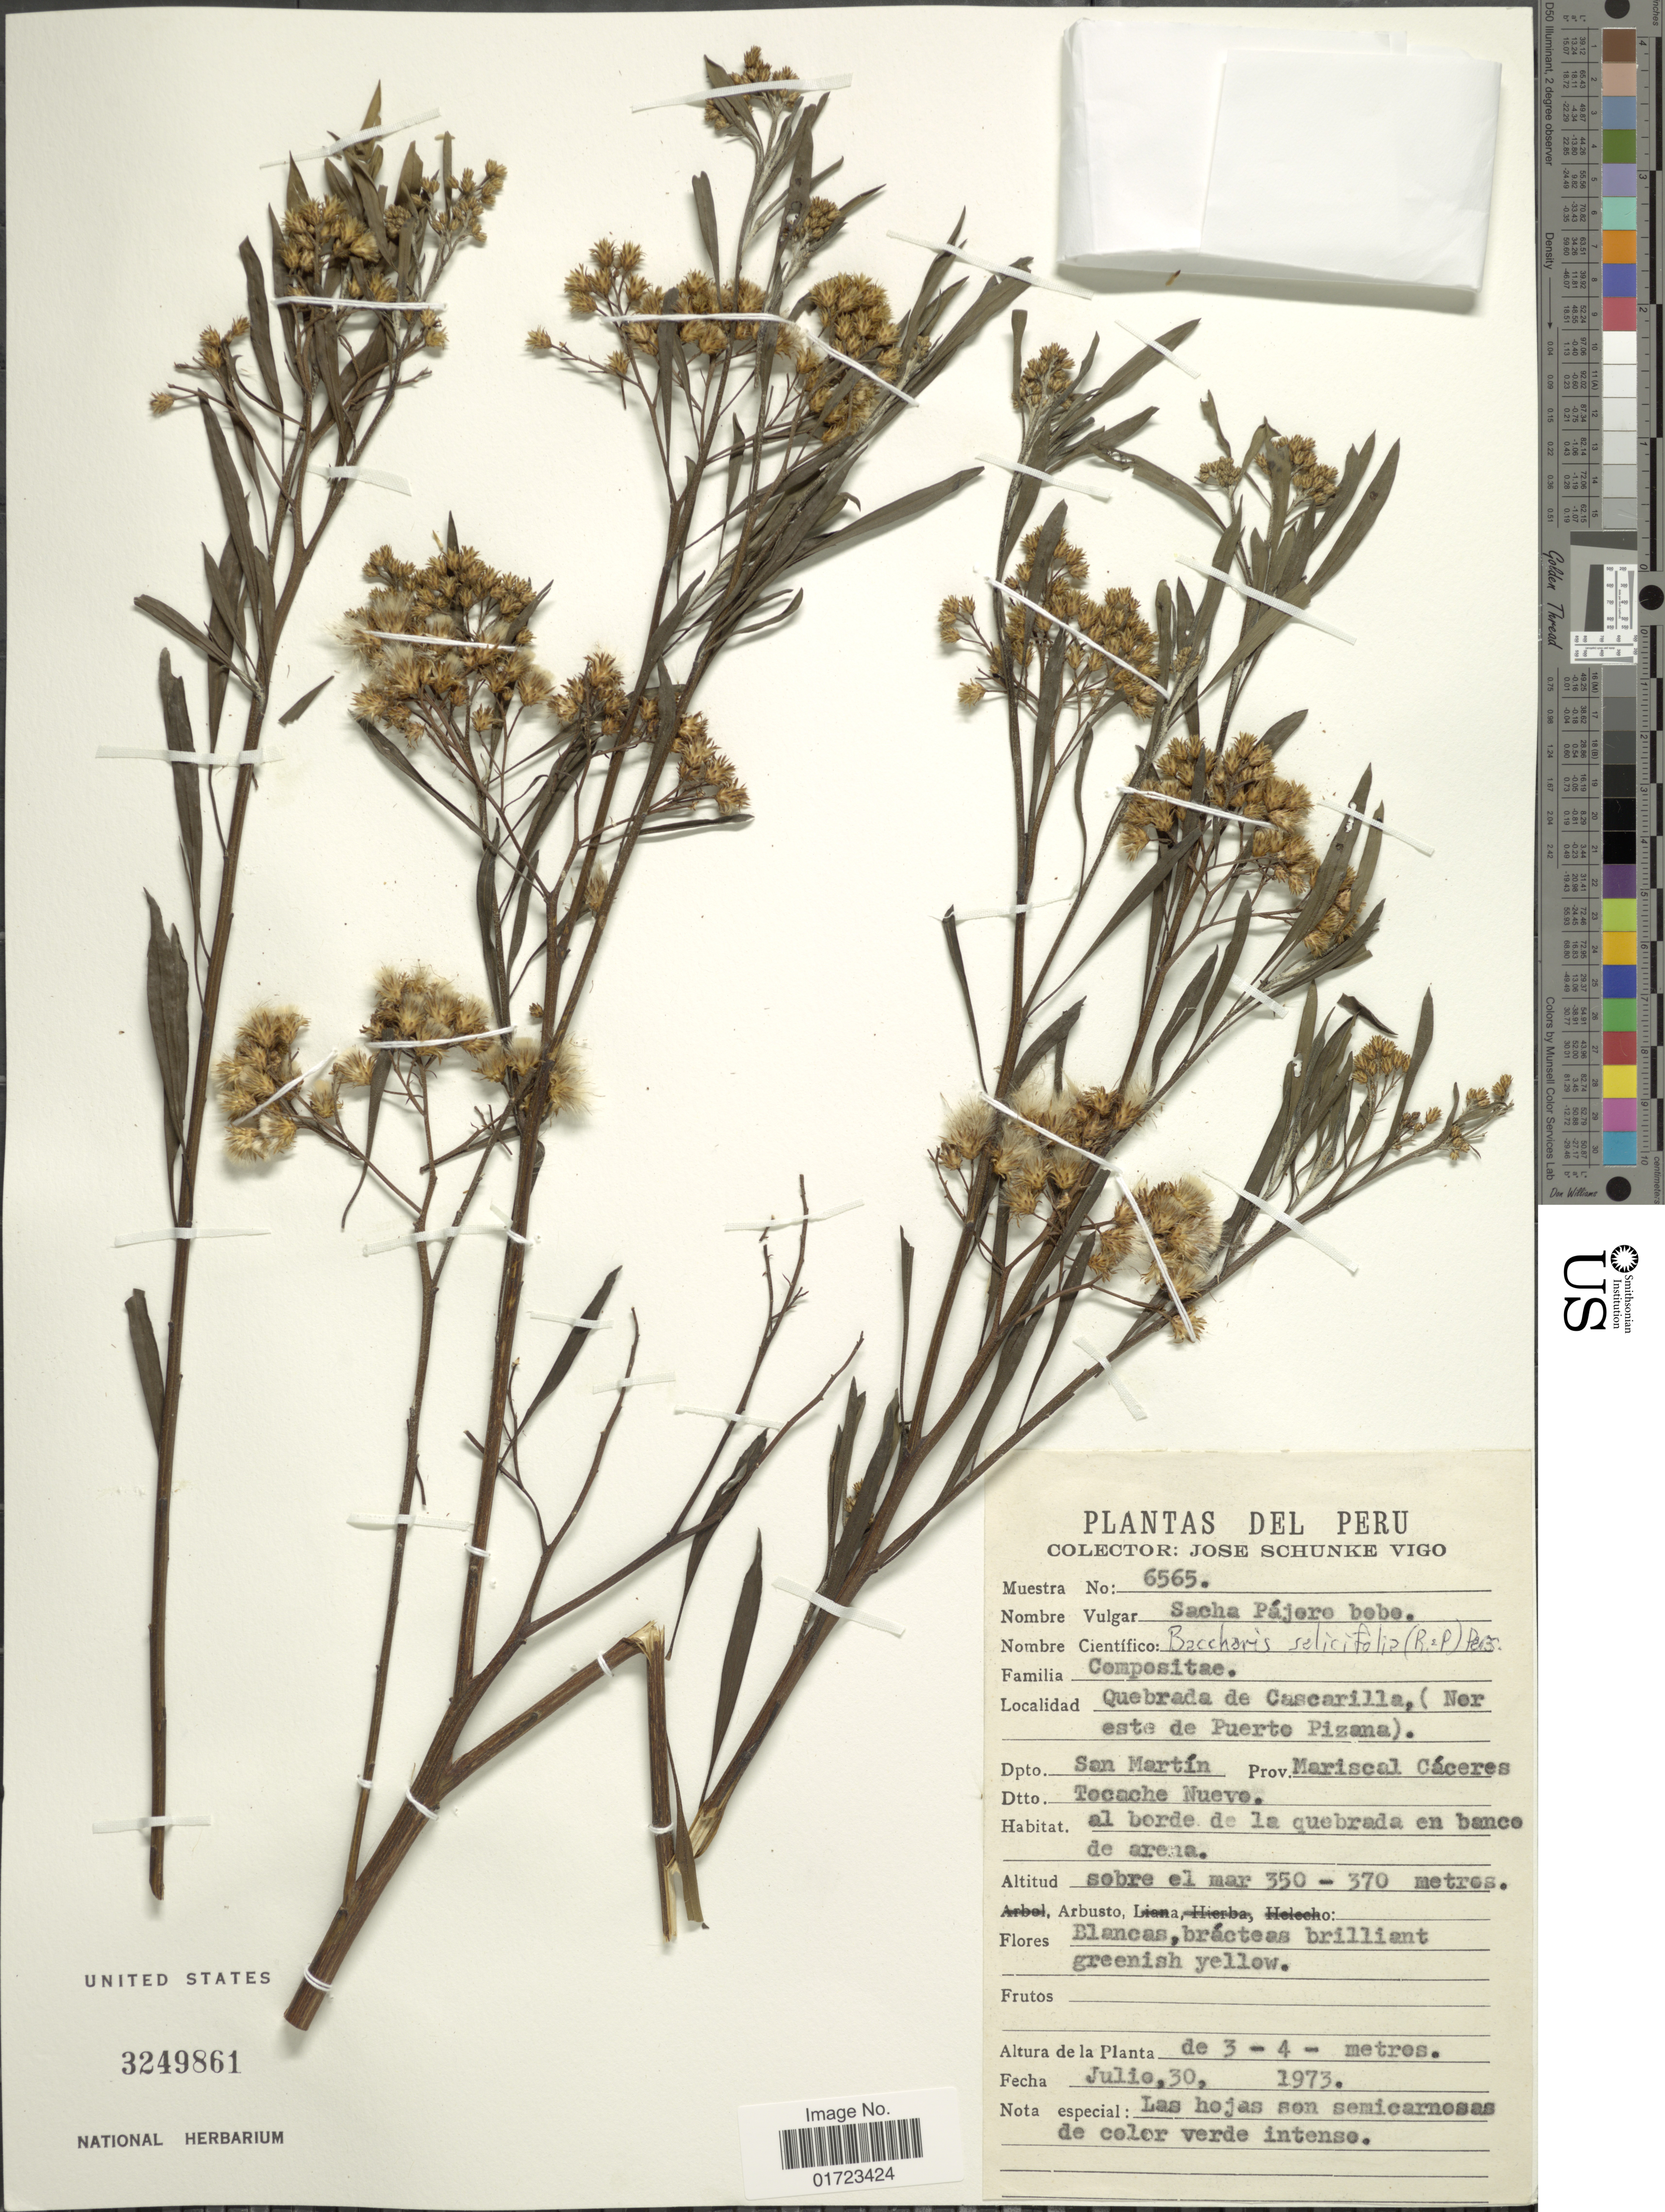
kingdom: Plantae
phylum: Tracheophyta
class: Magnoliopsida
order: Asterales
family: Asteraceae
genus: Baccharis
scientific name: Baccharis salicifolia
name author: (Ruiz & Pav.) Pers.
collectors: J. Schunke Vigo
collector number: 6565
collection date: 1973-07-30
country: Peru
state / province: San Martín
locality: Quebrada de Cascarilla, (Noreste de Puerto Pizana), Dtto Tocache Nuevo, Prov. Mariscal Cáceres, Dpto. San Martín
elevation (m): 350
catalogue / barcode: US 3249861